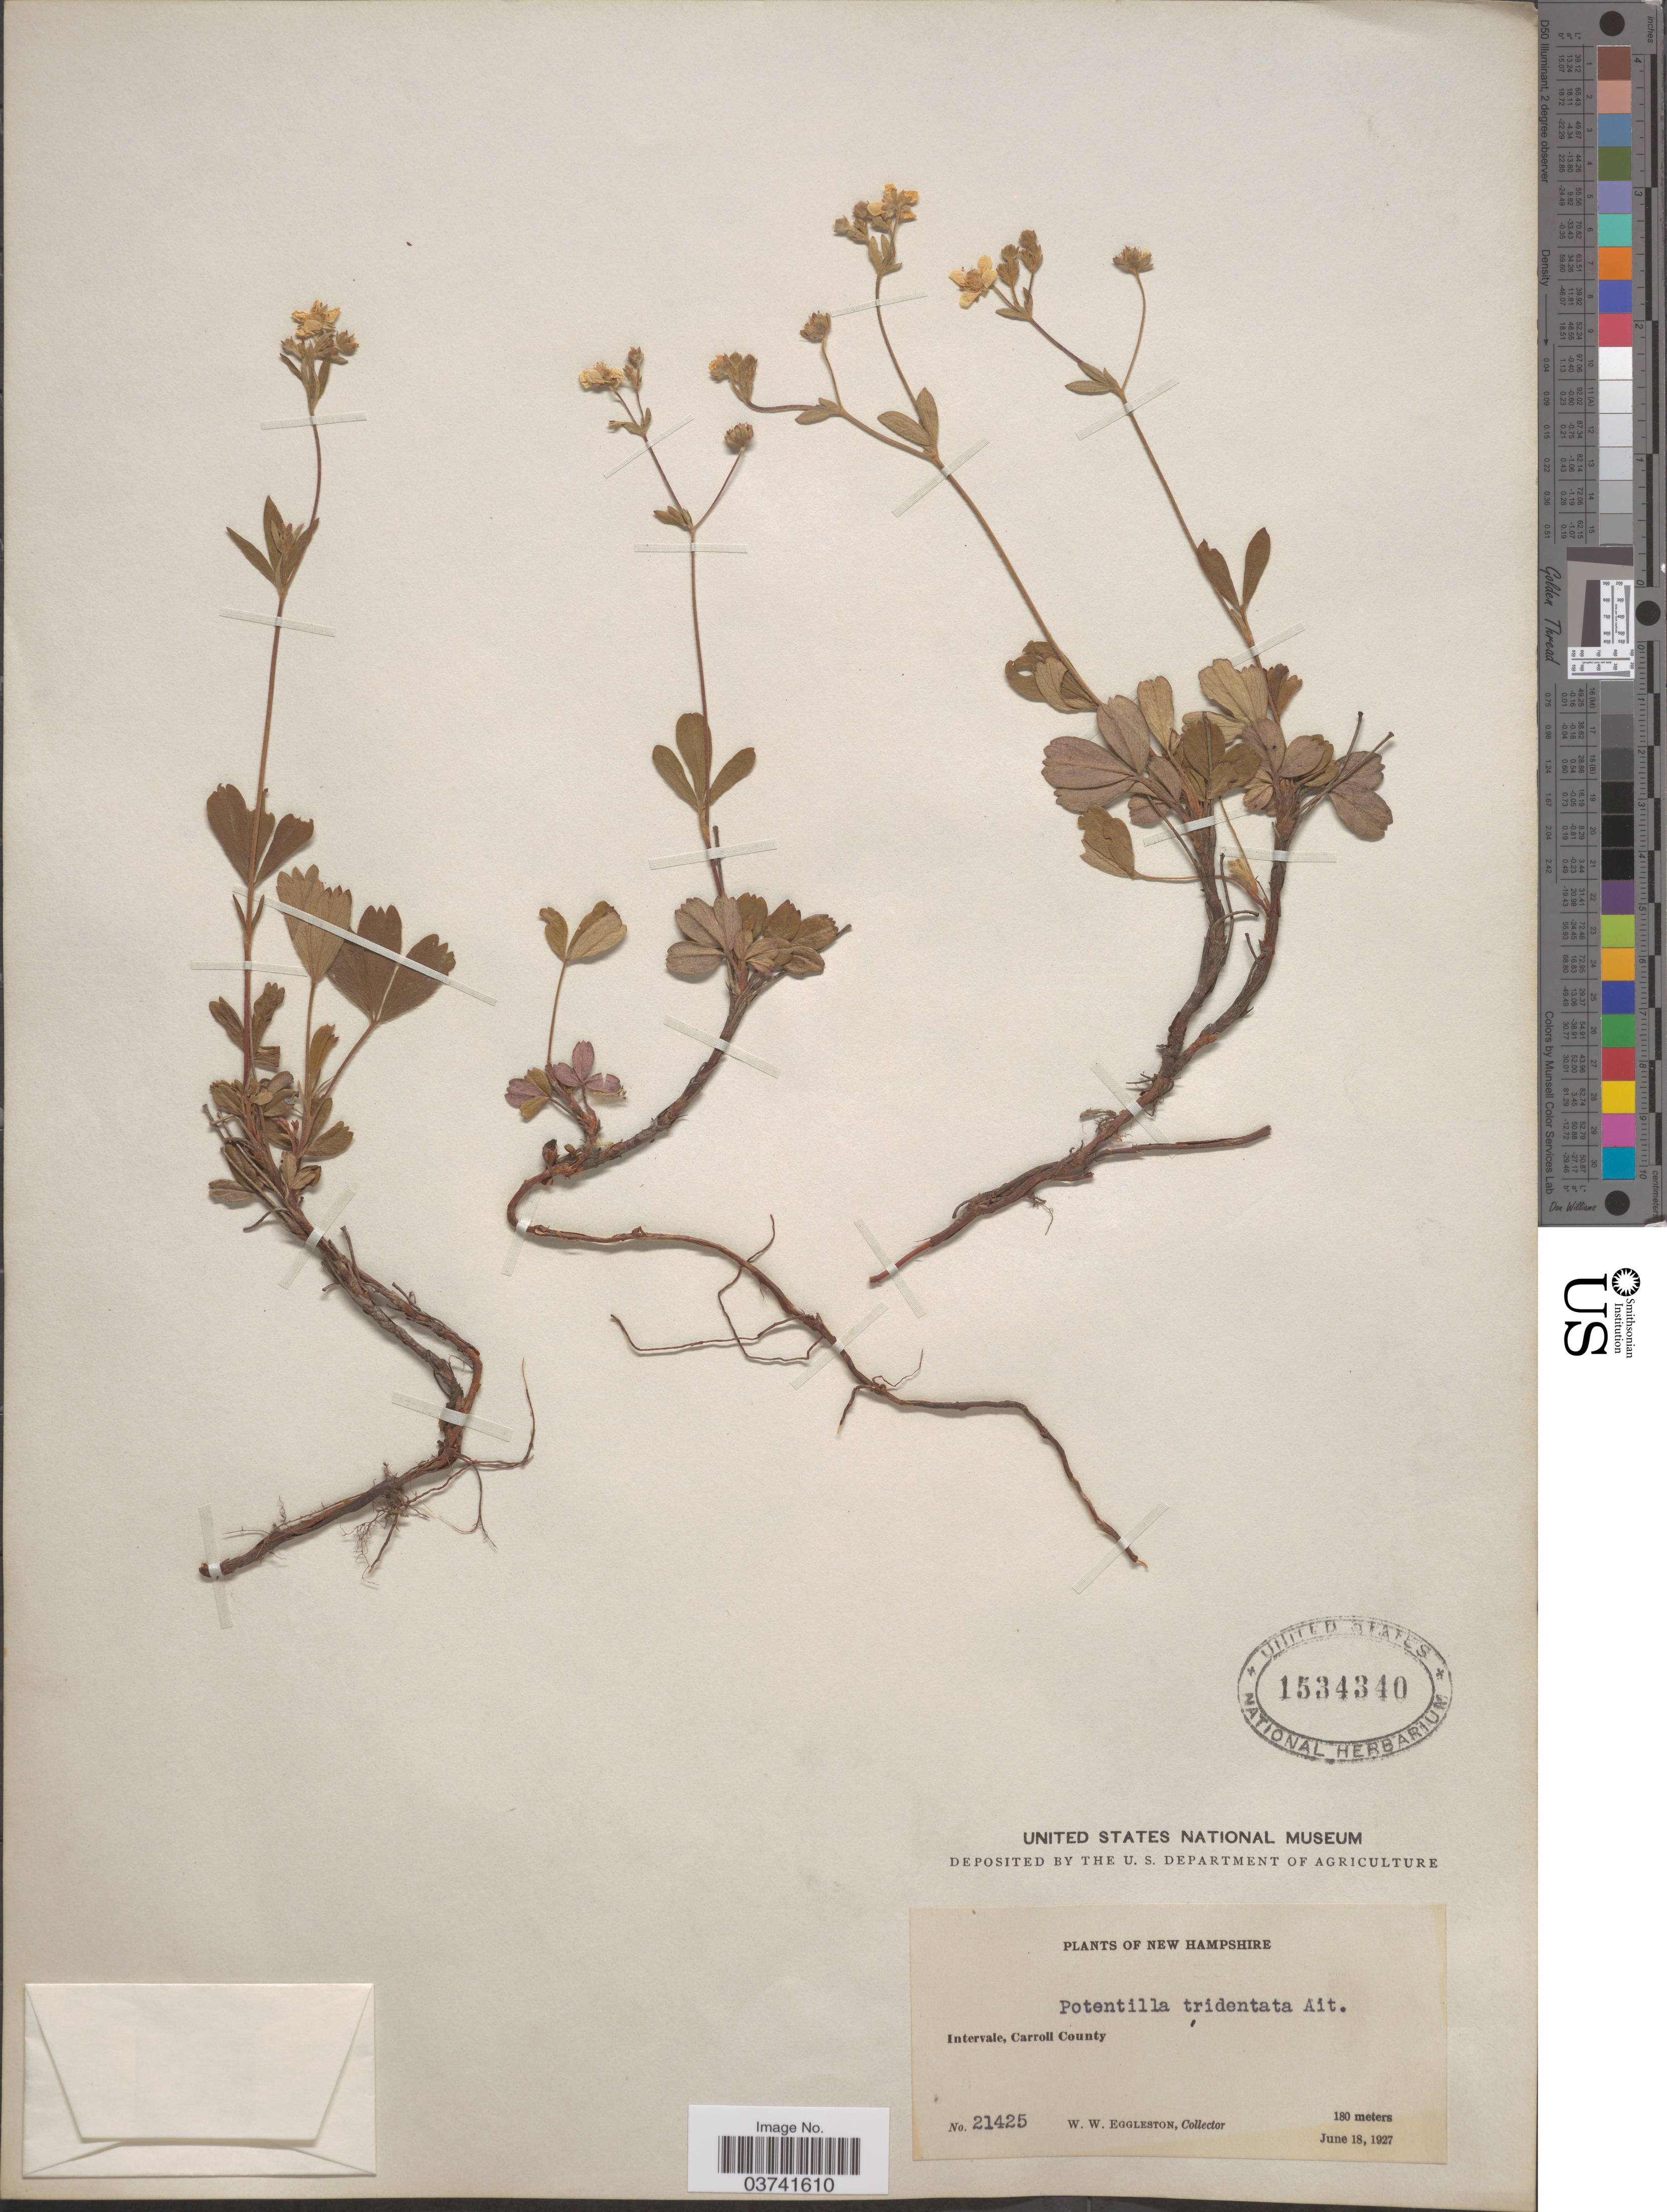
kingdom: Plantae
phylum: Tracheophyta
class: Magnoliopsida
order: Rosales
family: Rosaceae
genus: Potentilla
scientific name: Potentilla tridentata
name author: Aiton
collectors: W. W. Eggleston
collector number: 21425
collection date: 1927-06-18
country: United States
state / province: New Hampshire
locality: Intervale, Carroll County.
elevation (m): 180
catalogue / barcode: US 1534340